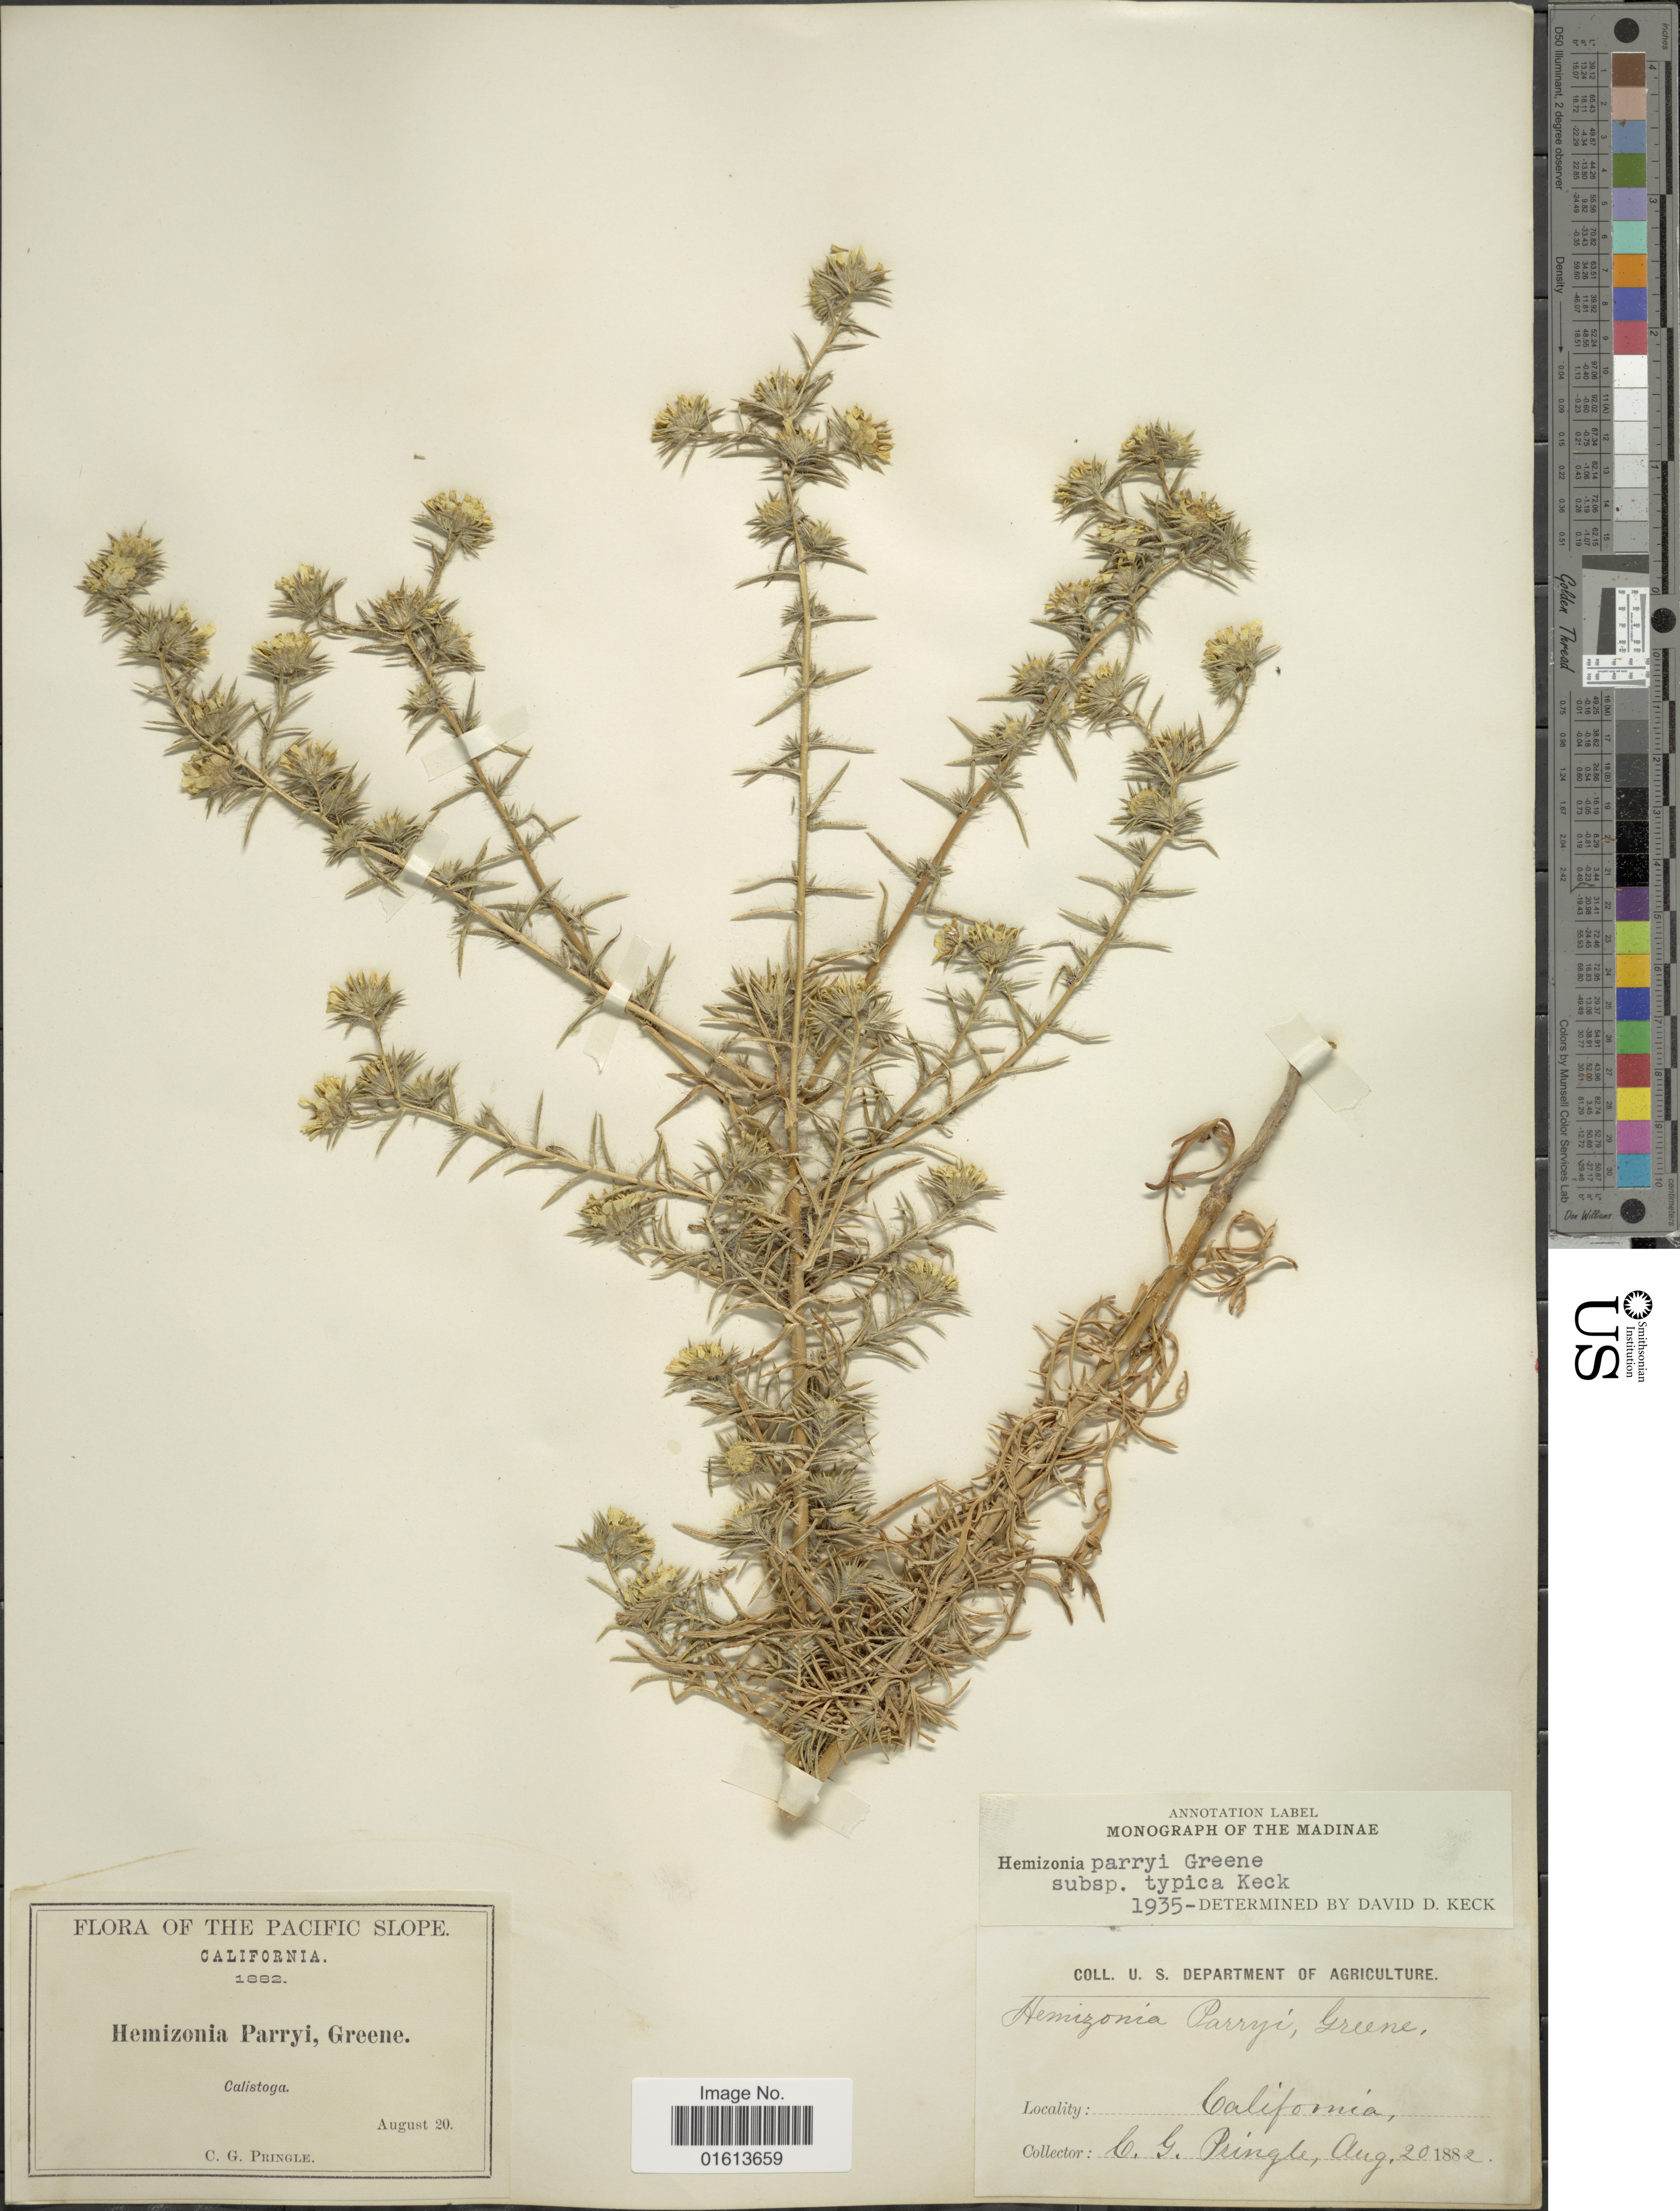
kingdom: Plantae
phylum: Tracheophyta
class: Magnoliopsida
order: Asterales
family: Asteraceae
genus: Centromadia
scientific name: Centromadia parryi subsp. parryi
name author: (Greene) Greene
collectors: C. G. Pringle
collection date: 1882-08-20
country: United States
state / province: California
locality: Calistoga.